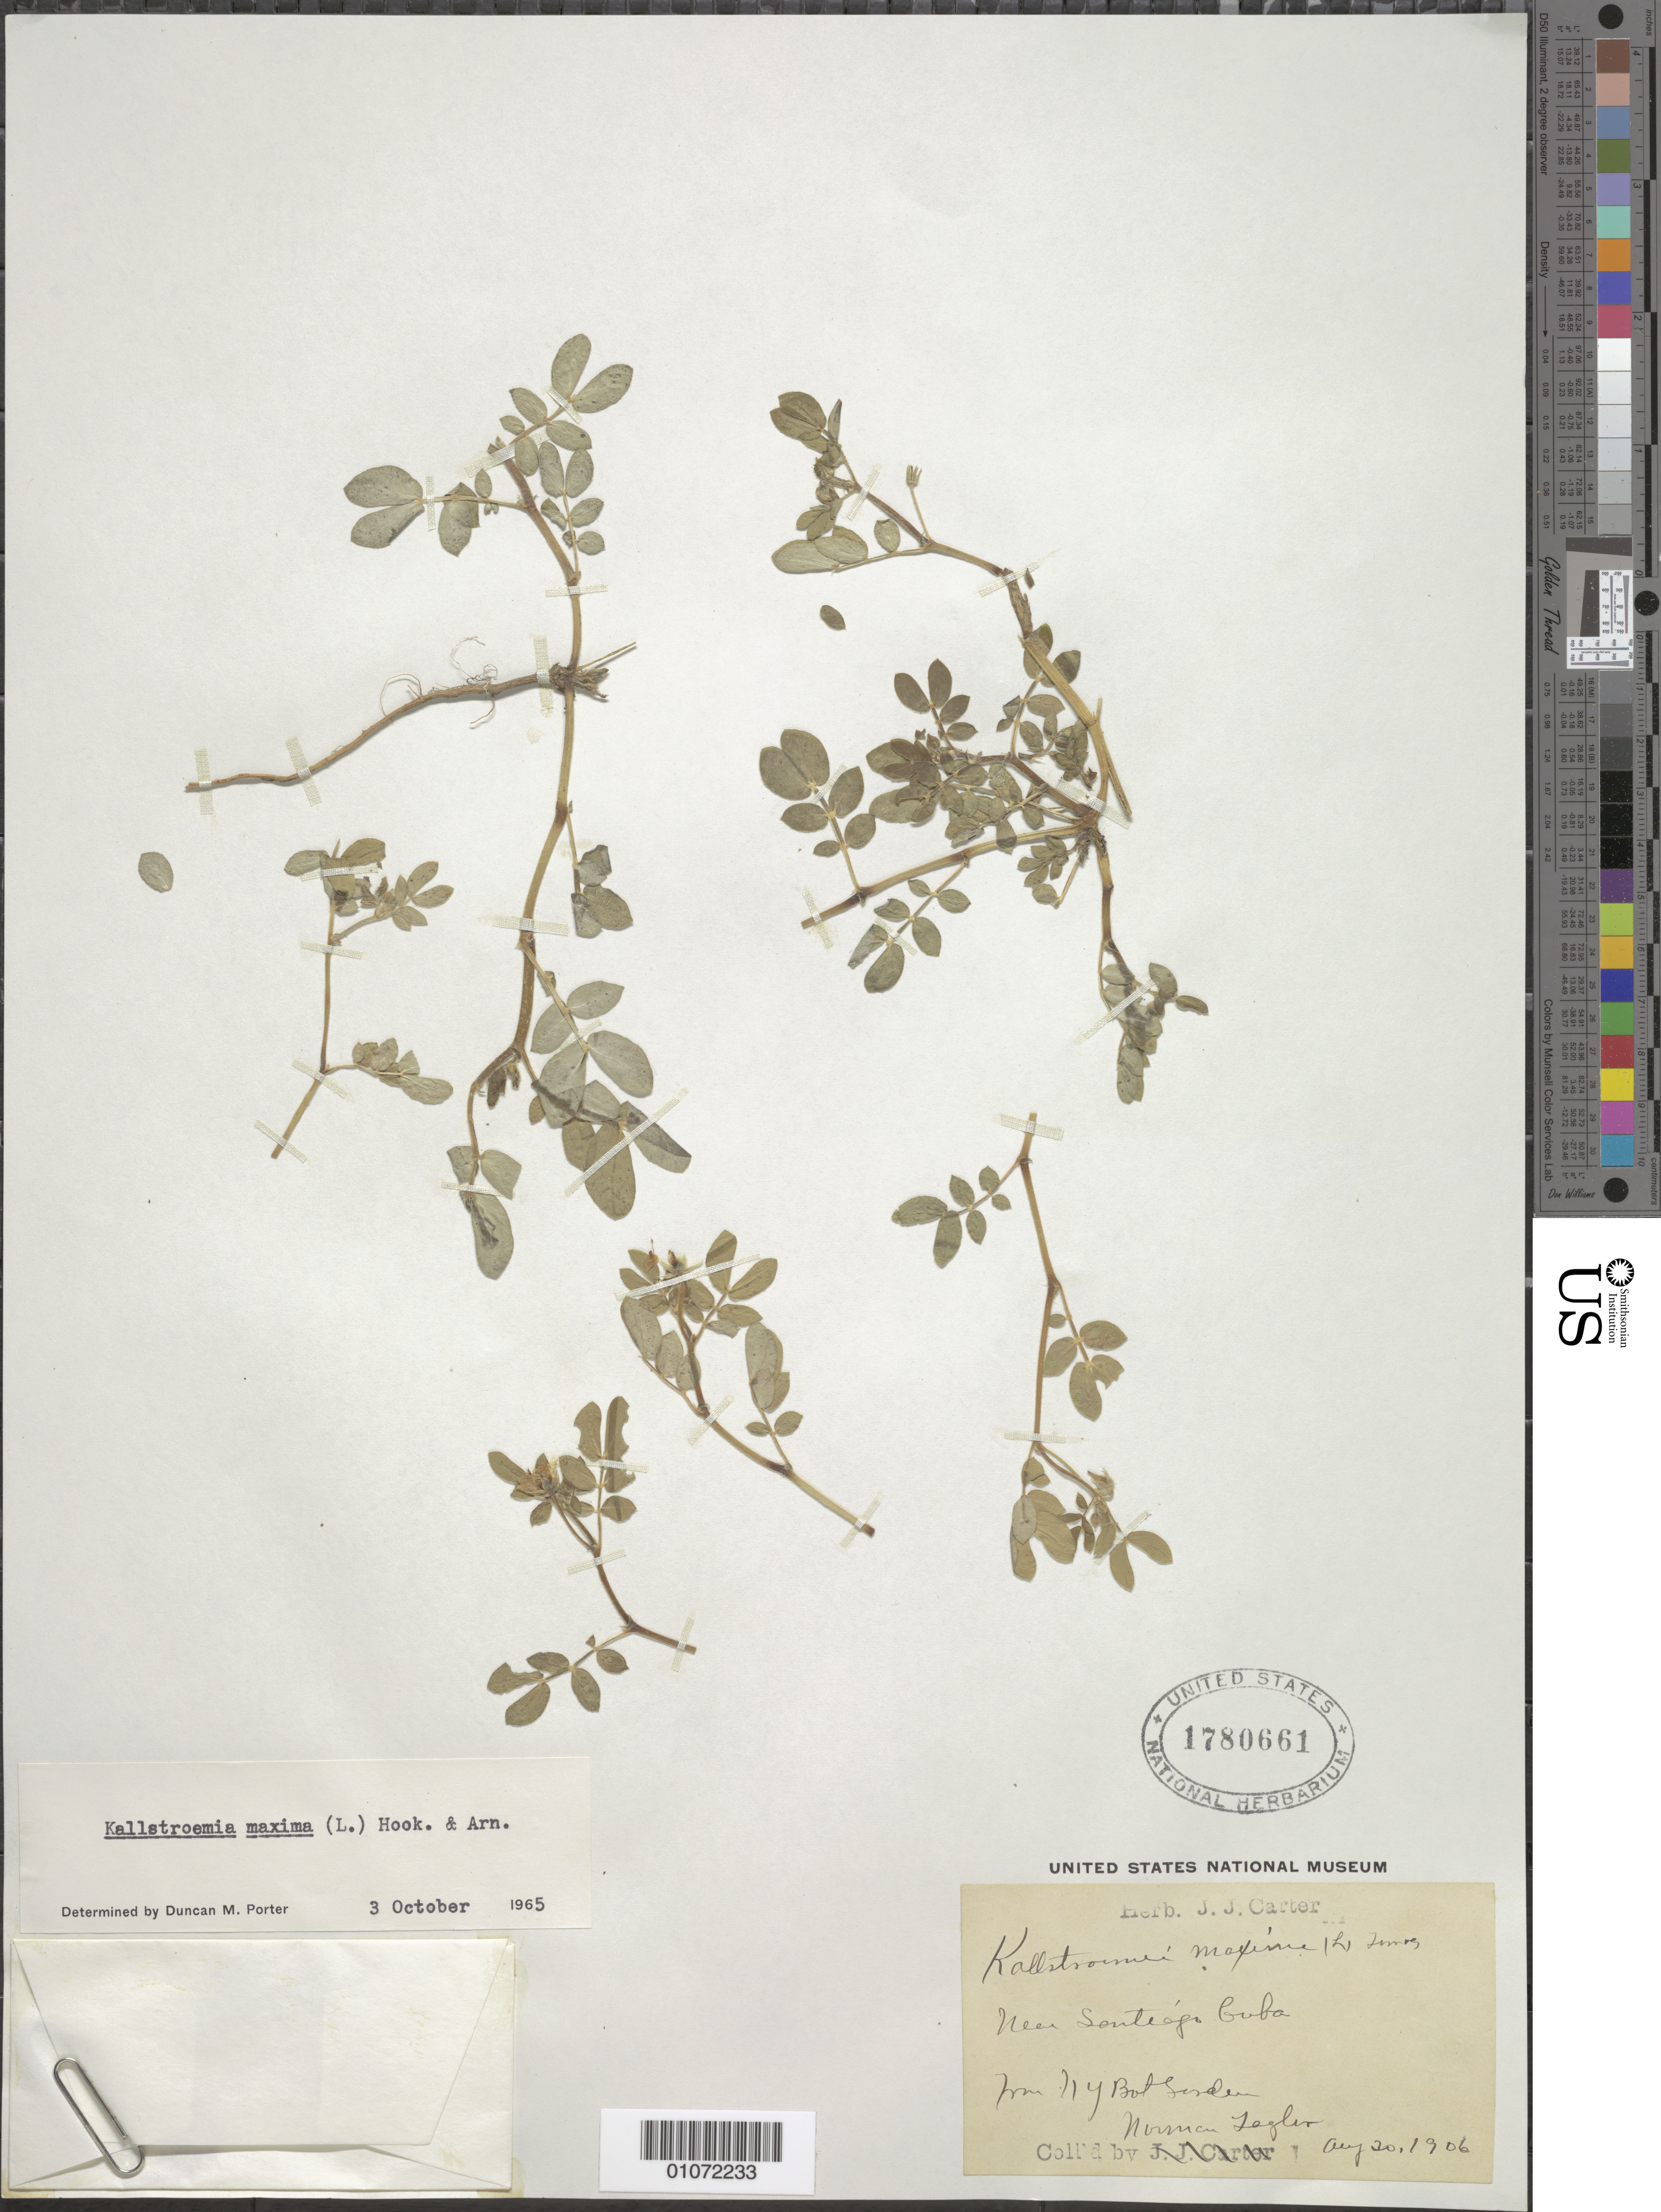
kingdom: Plantae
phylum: Tracheophyta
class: Magnoliopsida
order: Zygophyllales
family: Zygophyllaceae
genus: Kallstroemia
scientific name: Kallstroemia maxima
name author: (L.) Hook. & Arn.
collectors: J. Carter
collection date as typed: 20 Aug 1906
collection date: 1906-08-20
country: Cuba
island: Cuba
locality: near Santiago, Cuba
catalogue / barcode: US 1780661